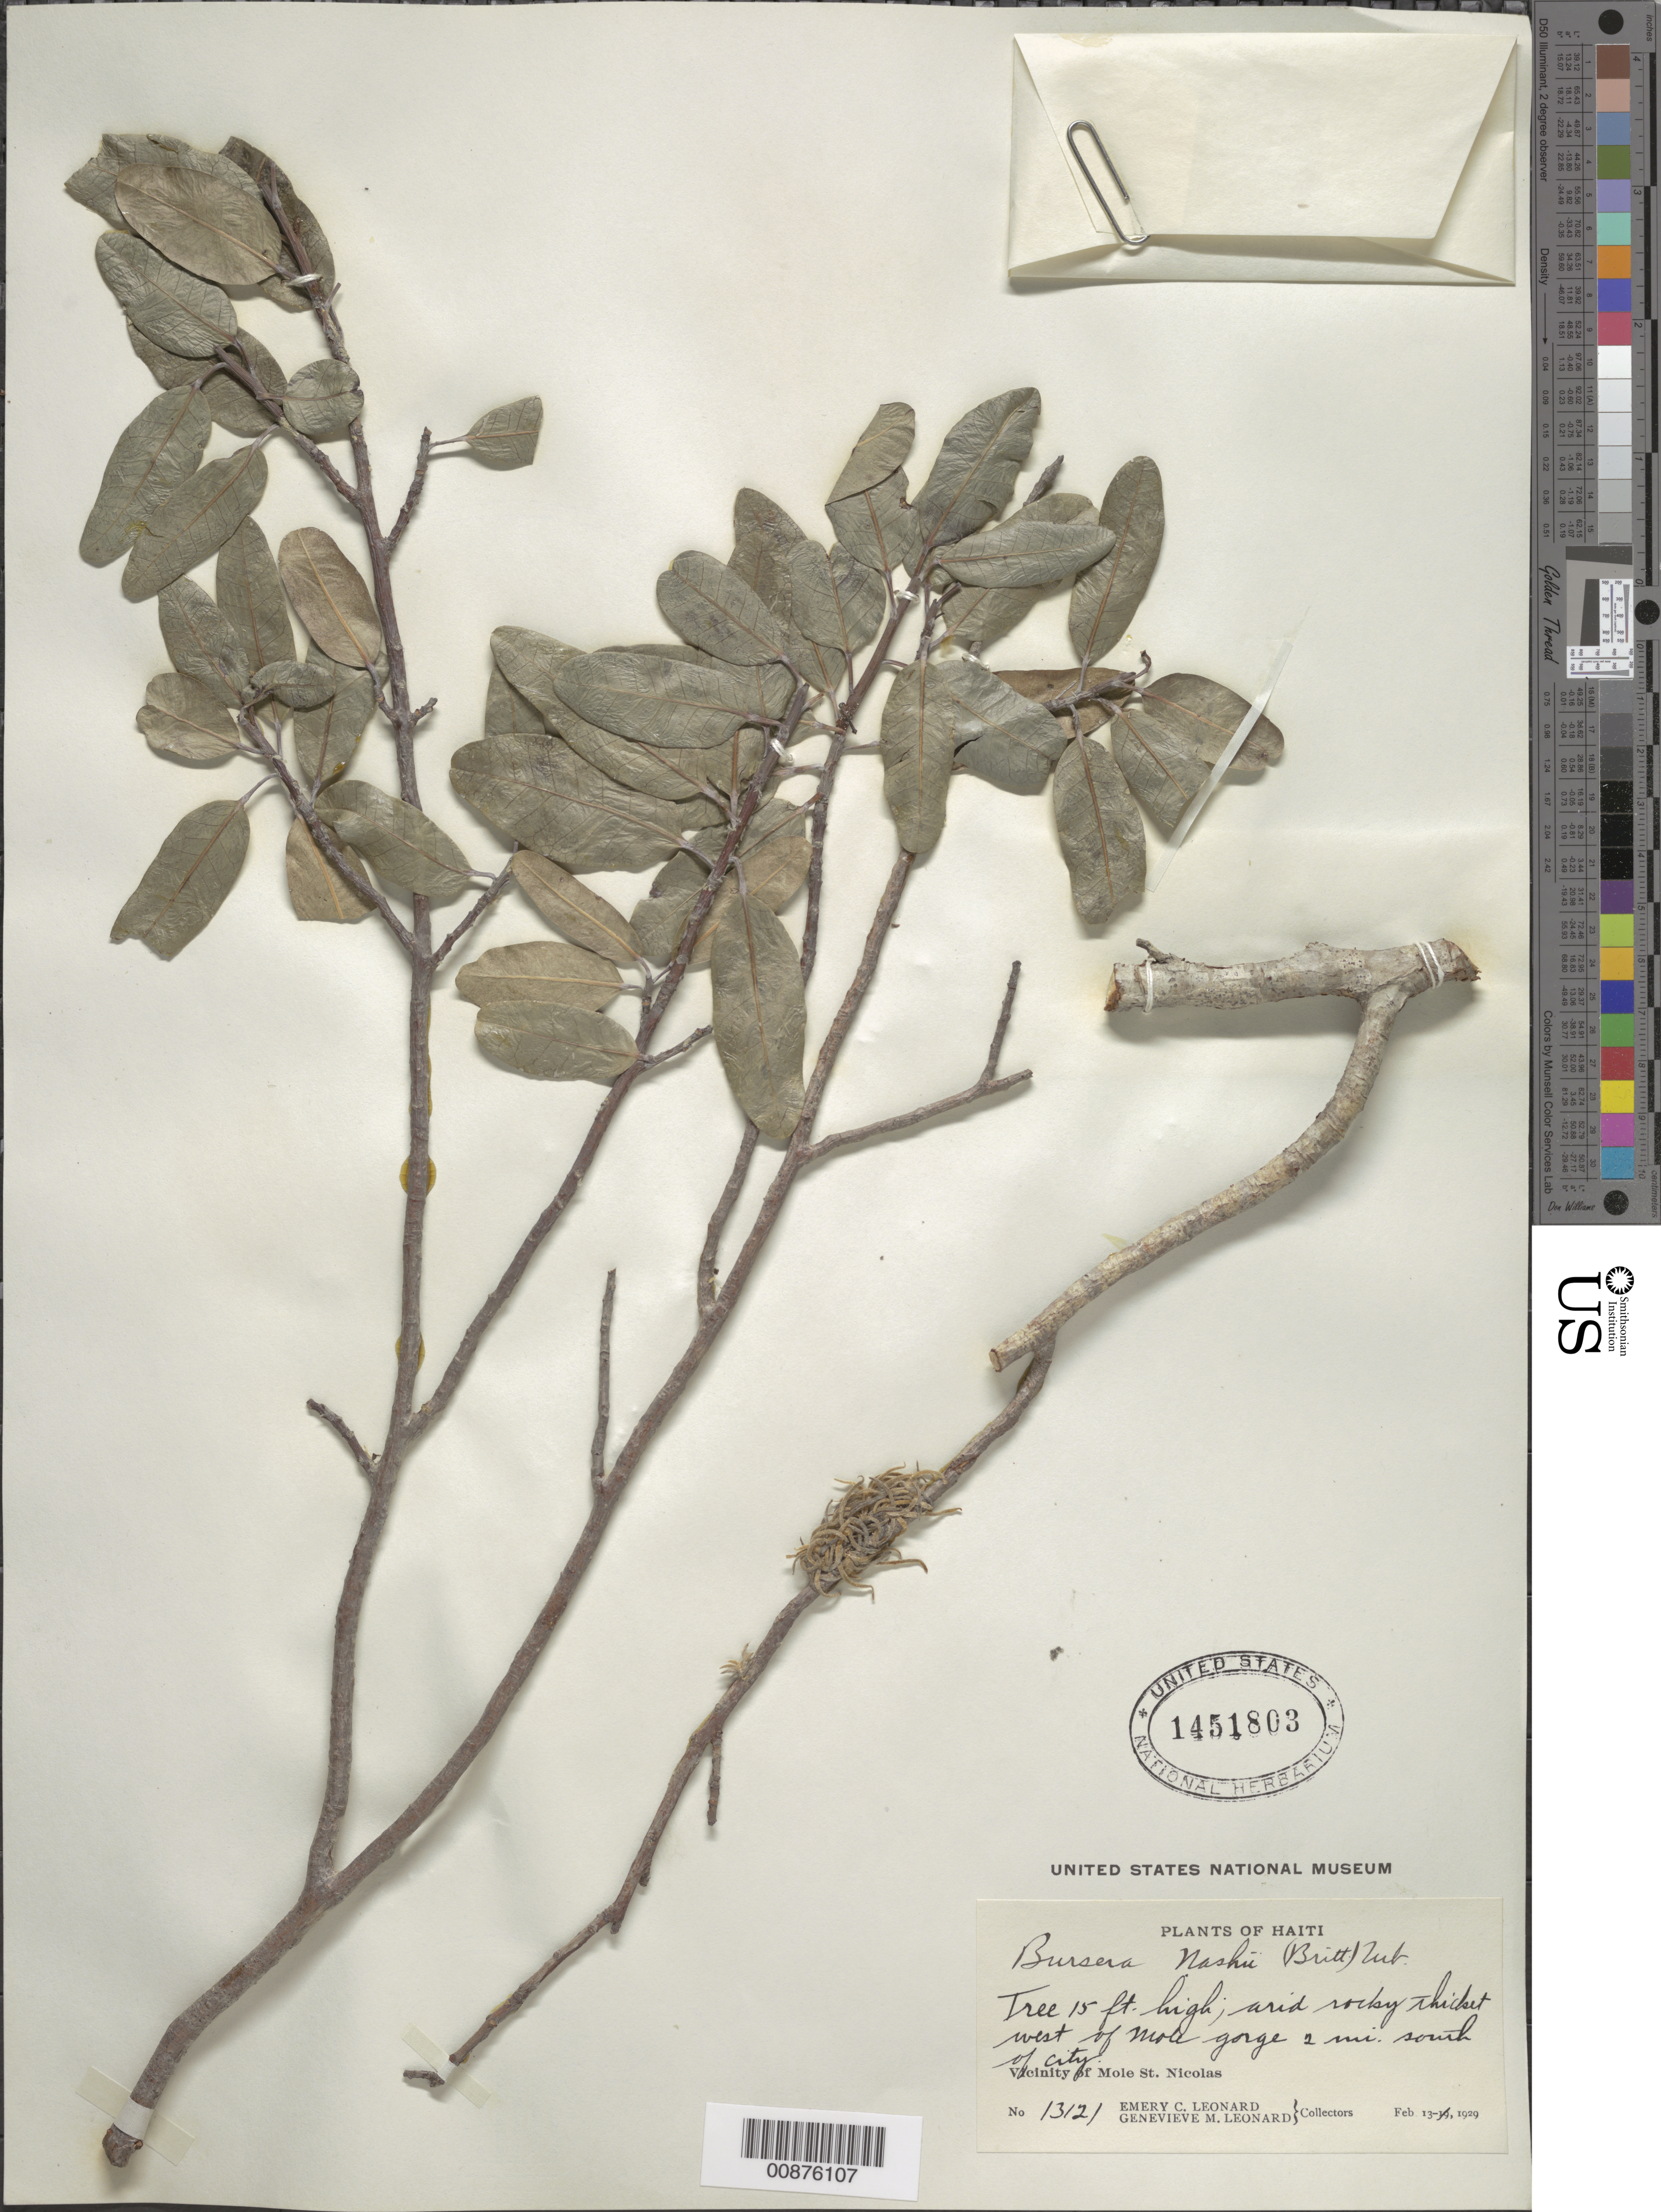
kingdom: Plantae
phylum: Tracheophyta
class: Magnoliopsida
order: Sapindales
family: Burseraceae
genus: Bursera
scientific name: Bursera nashii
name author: Urb.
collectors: E. C. Leonard & G. M. Leonard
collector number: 13121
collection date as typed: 13 Feb 1929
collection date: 1929-02-13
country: Haiti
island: Hispaniola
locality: Vicinity of Mole St. Nicolas, W of Mole gorge, 2 miles S of city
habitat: Arid rocky thicket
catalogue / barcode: US 1451803